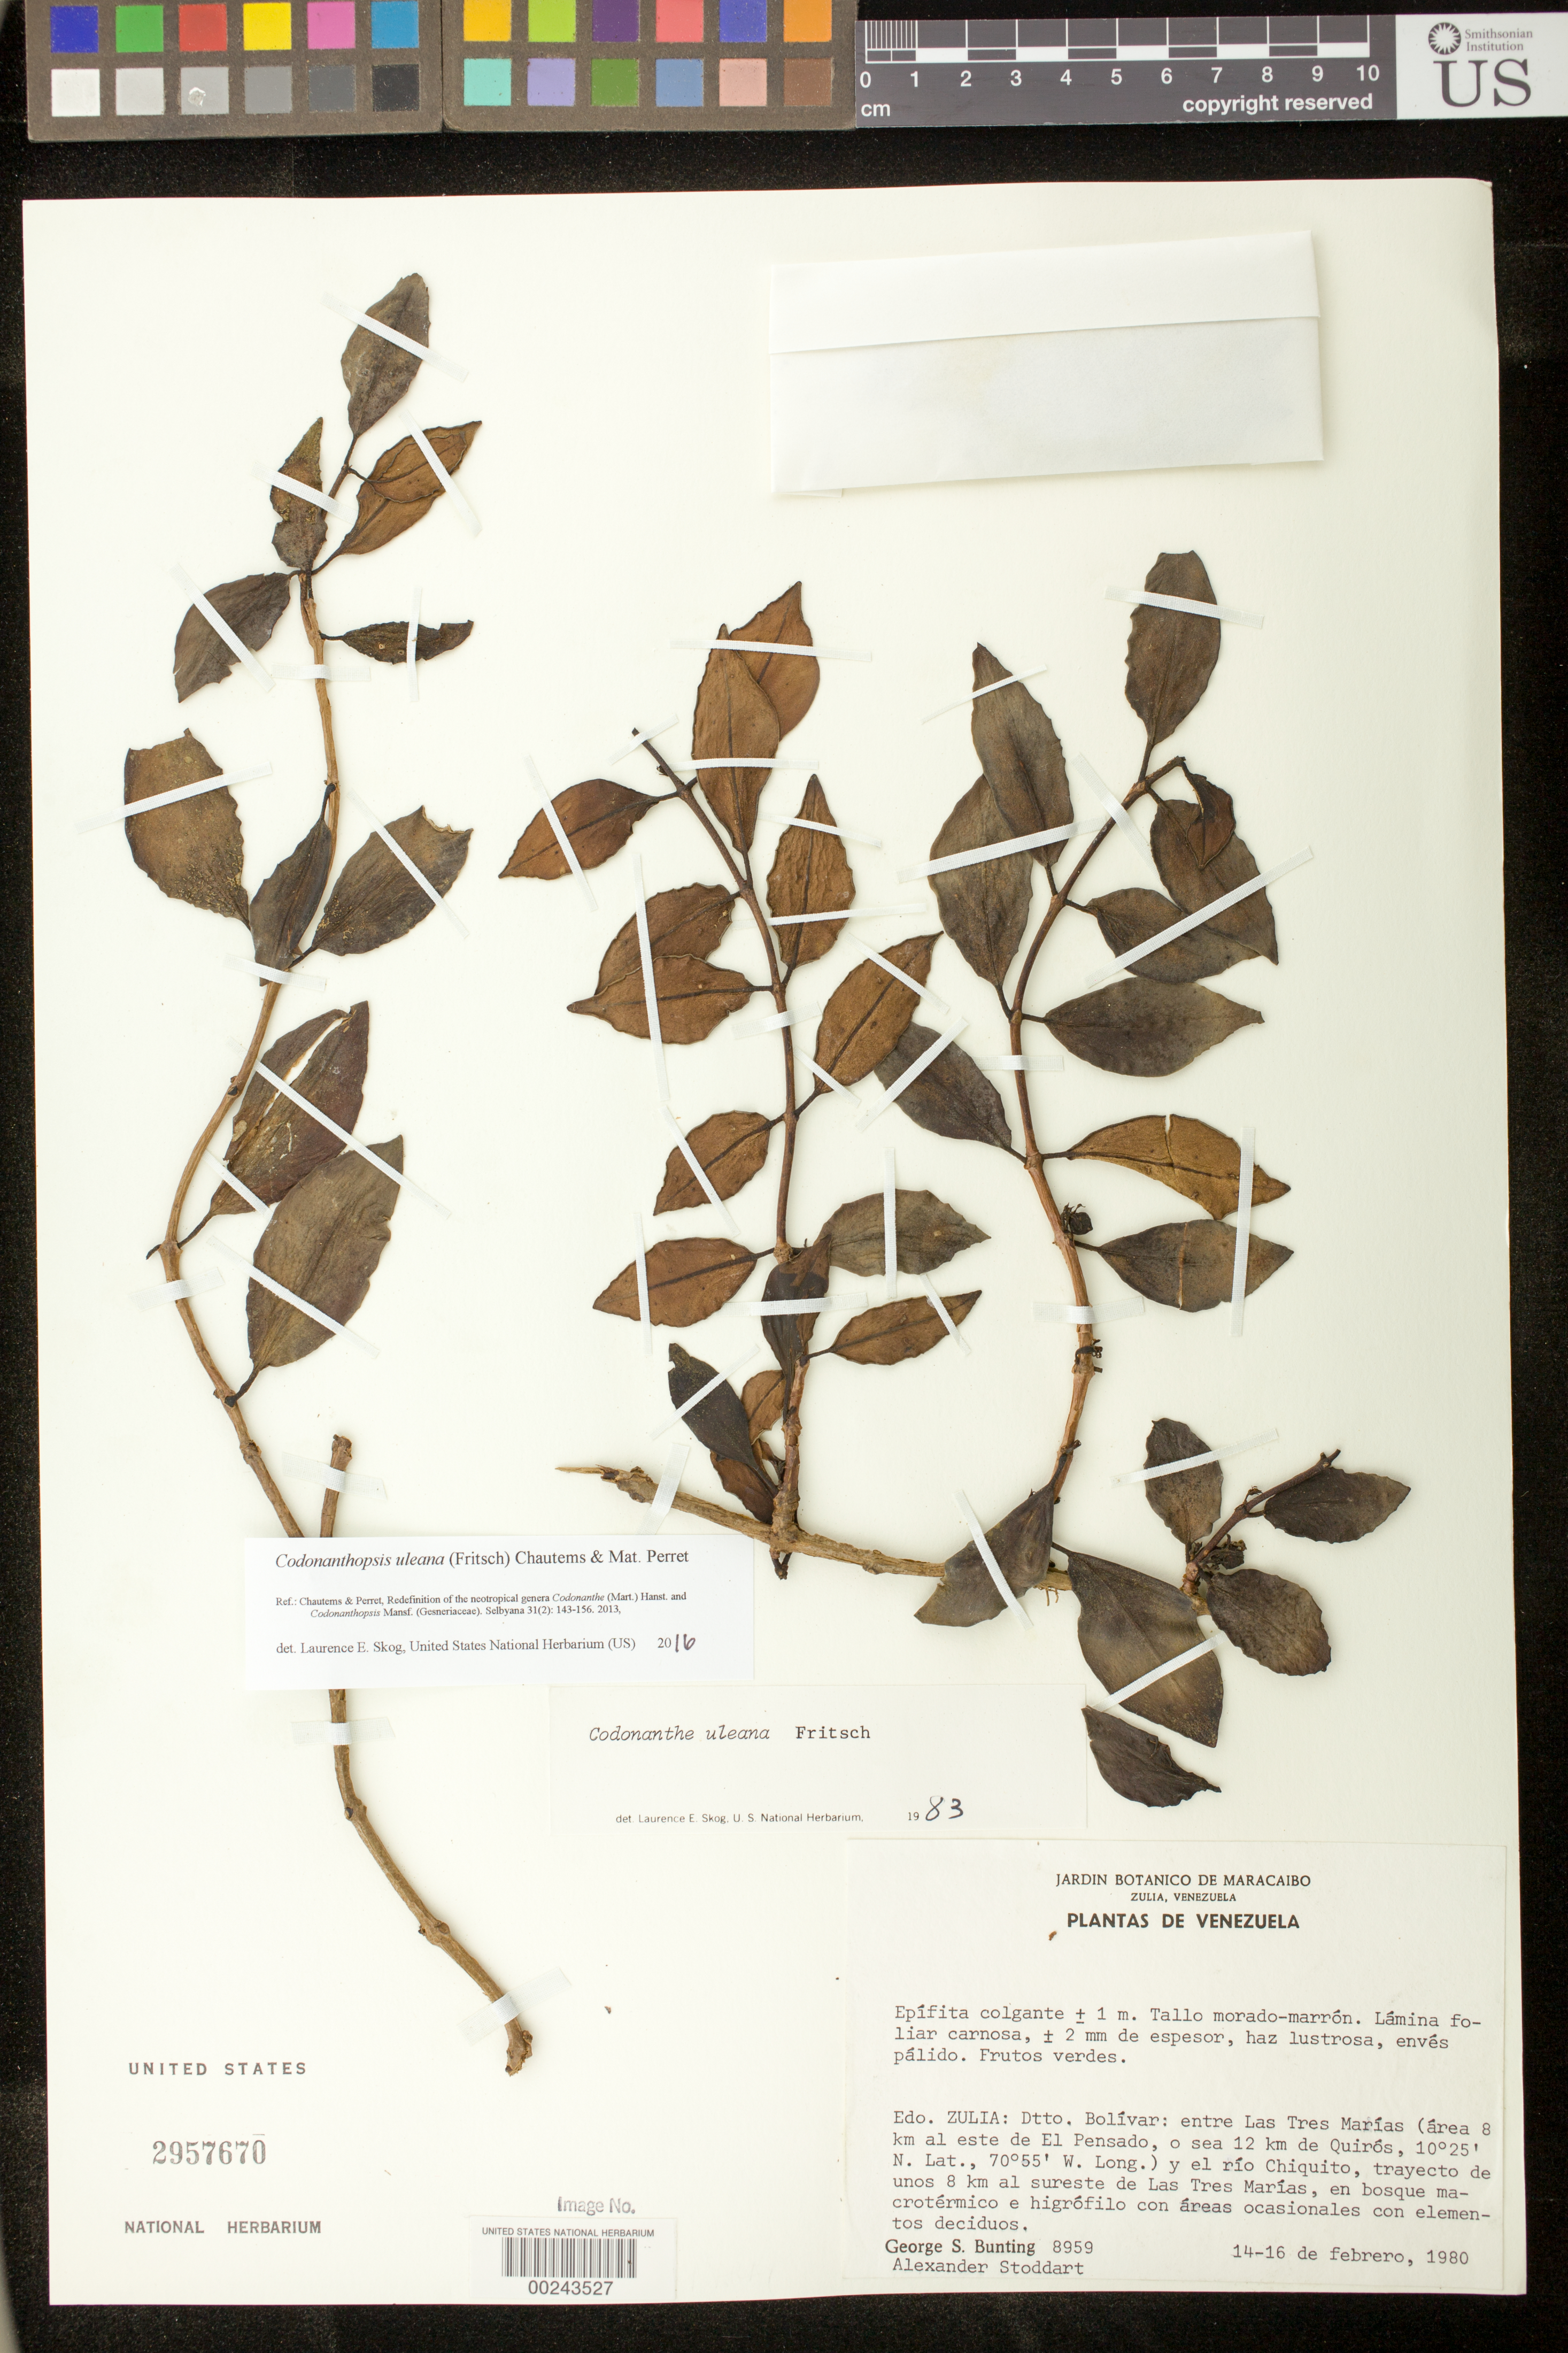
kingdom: Plantae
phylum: Tracheophyta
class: Magnoliopsida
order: Lamiales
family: Gesneriaceae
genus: Codonanthopsis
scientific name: Codonanthopsis uleana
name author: (Fritsch) Chautems & Mat.Perret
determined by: Skog, Laurence E.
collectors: G. S. Bunting & A. Stoddart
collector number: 8959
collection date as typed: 14-16 Feb 1980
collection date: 1980-02-14/1980-02-16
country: Venezuela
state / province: Zulia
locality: Dist. Bolivar, between Las Tres Marias and Rio Chiquito, 8 km SE of Las Tres Marias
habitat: Forest ...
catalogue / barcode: US 2957670